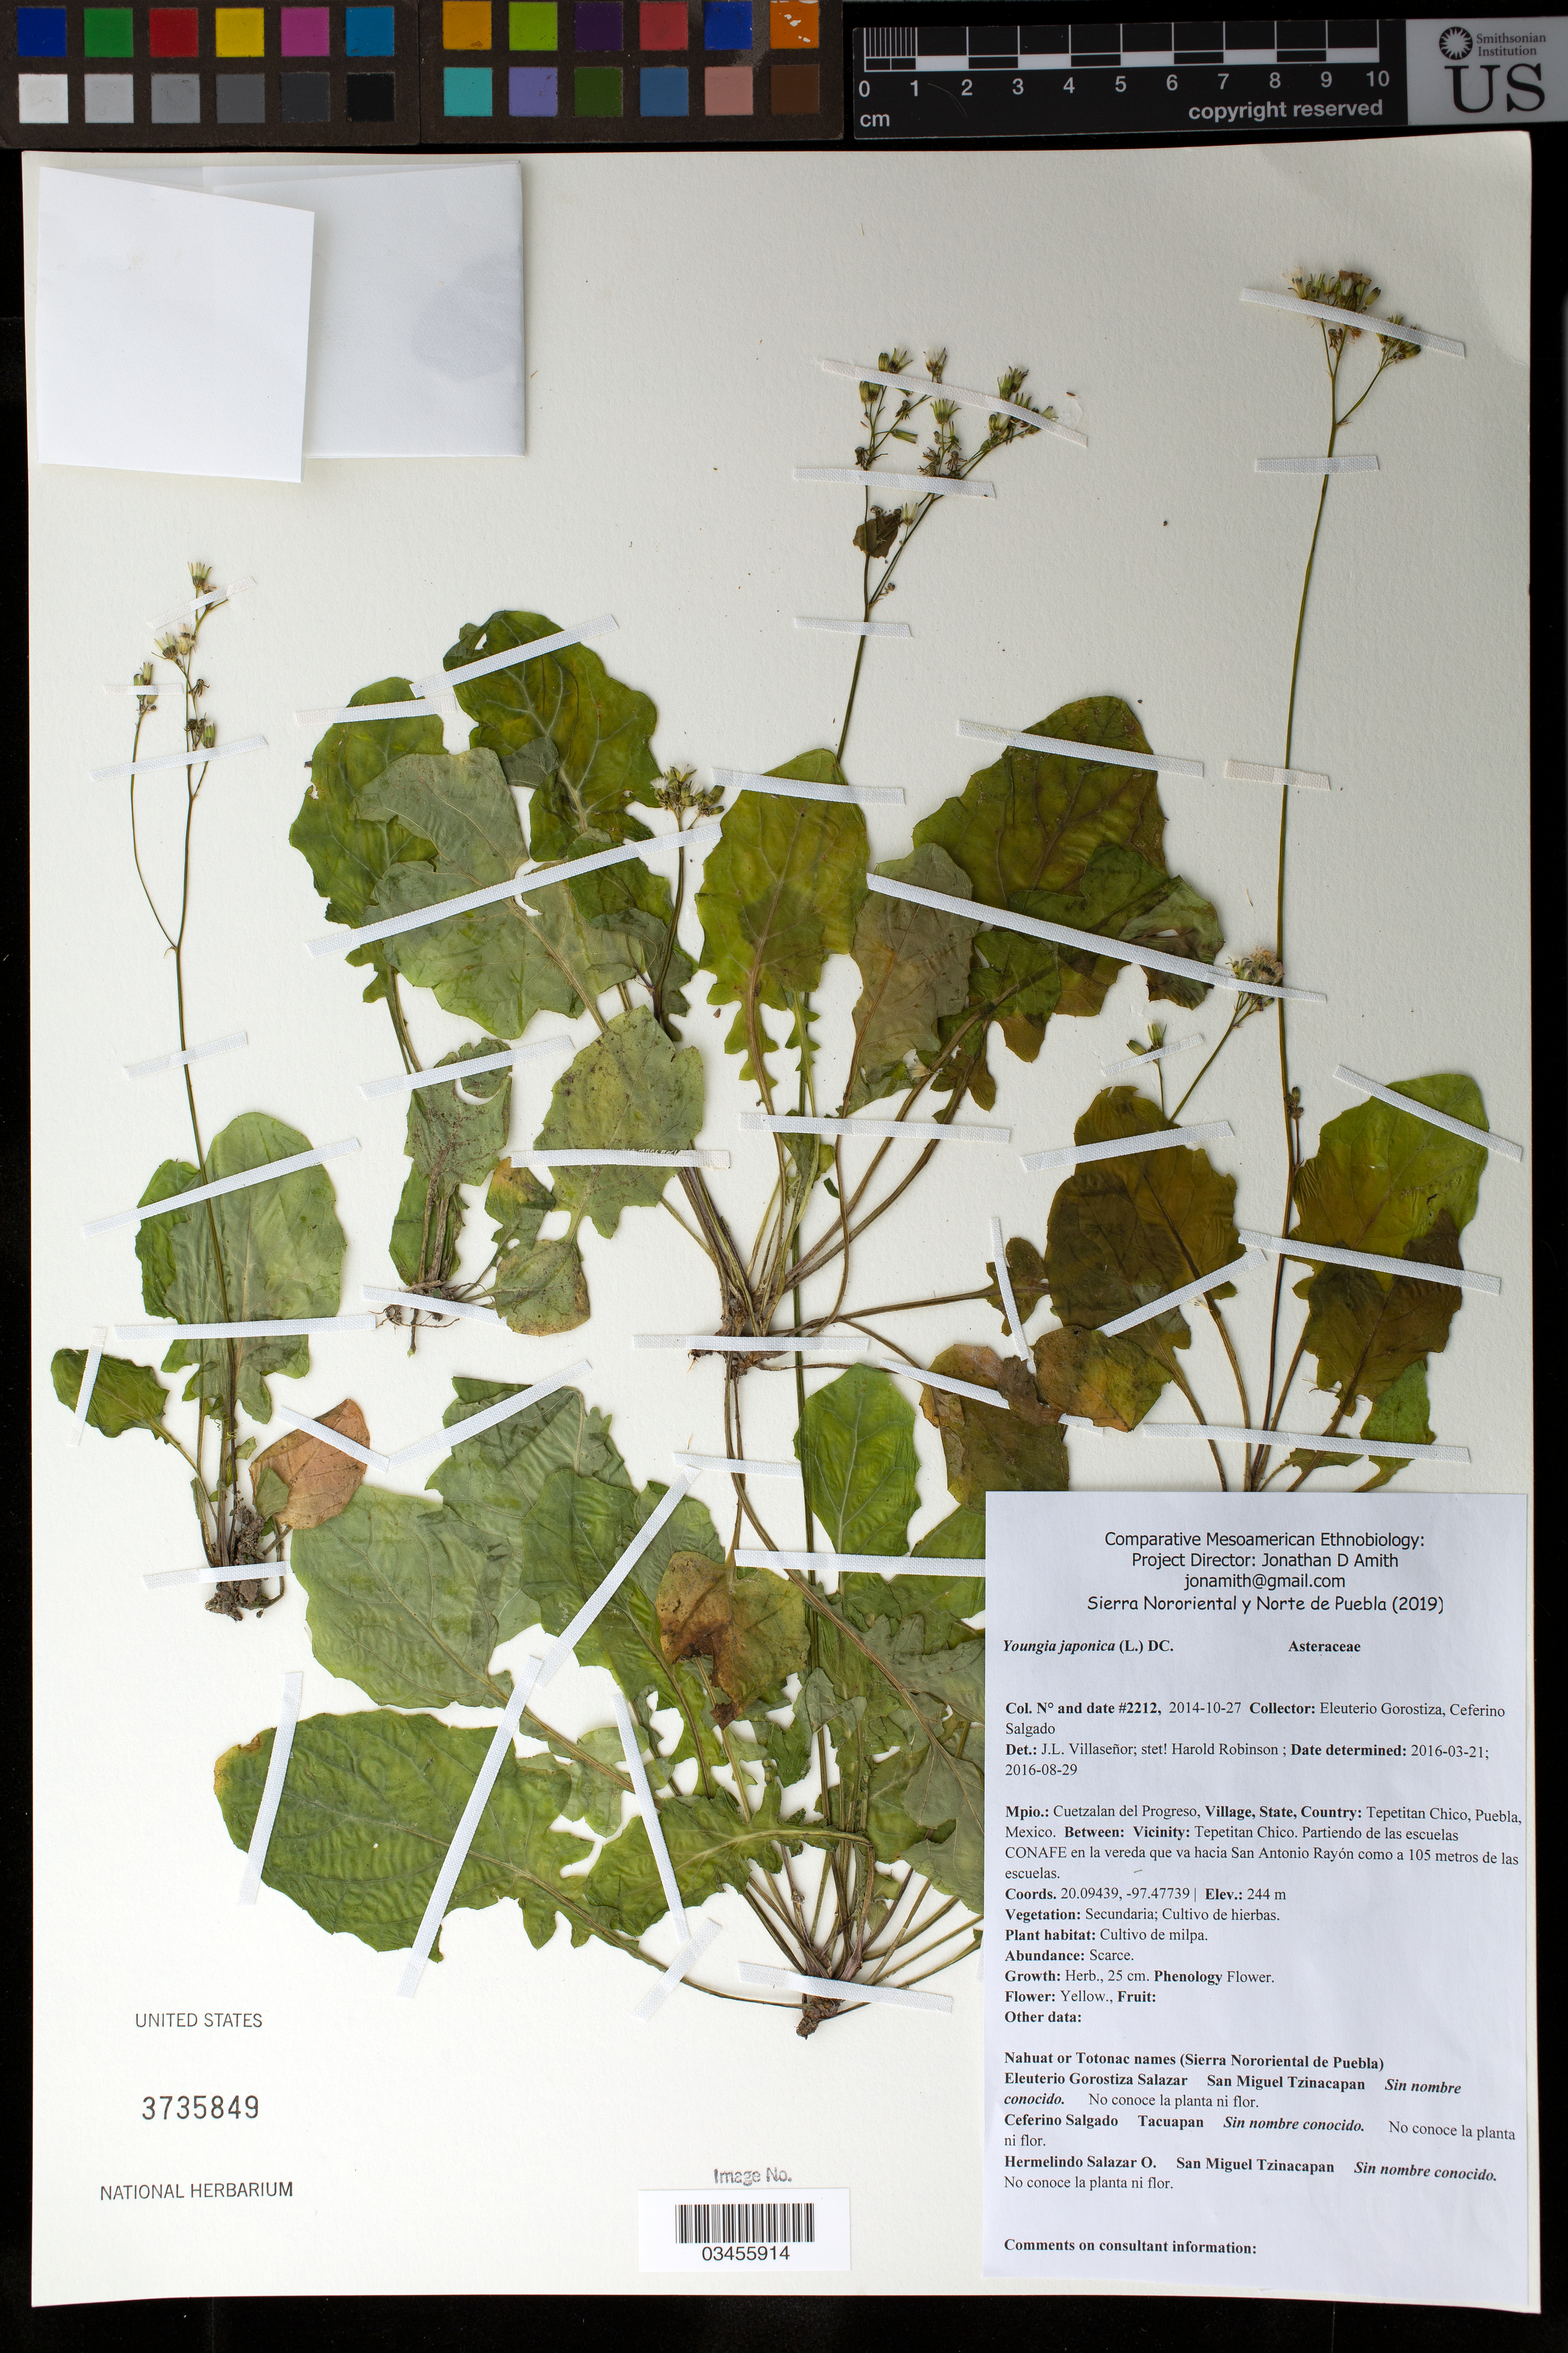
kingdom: Plantae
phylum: Tracheophyta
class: Magnoliopsida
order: Asterales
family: Asteraceae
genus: Youngia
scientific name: Youngia japonica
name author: (L.) DC.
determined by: Robinson, Harold E., (US)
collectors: J. D. Amith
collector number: JDA_02212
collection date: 2014-10-27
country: México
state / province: Puebla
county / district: Cuetzalan del Progreso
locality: PUEBLO: Tepetitan Chico; LOCALIDAD EXACTA: Tepetitan Chico. Partiendo de las escuelas CONAFE en la vereda que va hacia San Antonio Rayón como a 105 m de las escuelas.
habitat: Cultivo de hierbas; Cultivo de milpa.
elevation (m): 244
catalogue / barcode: US 3735849